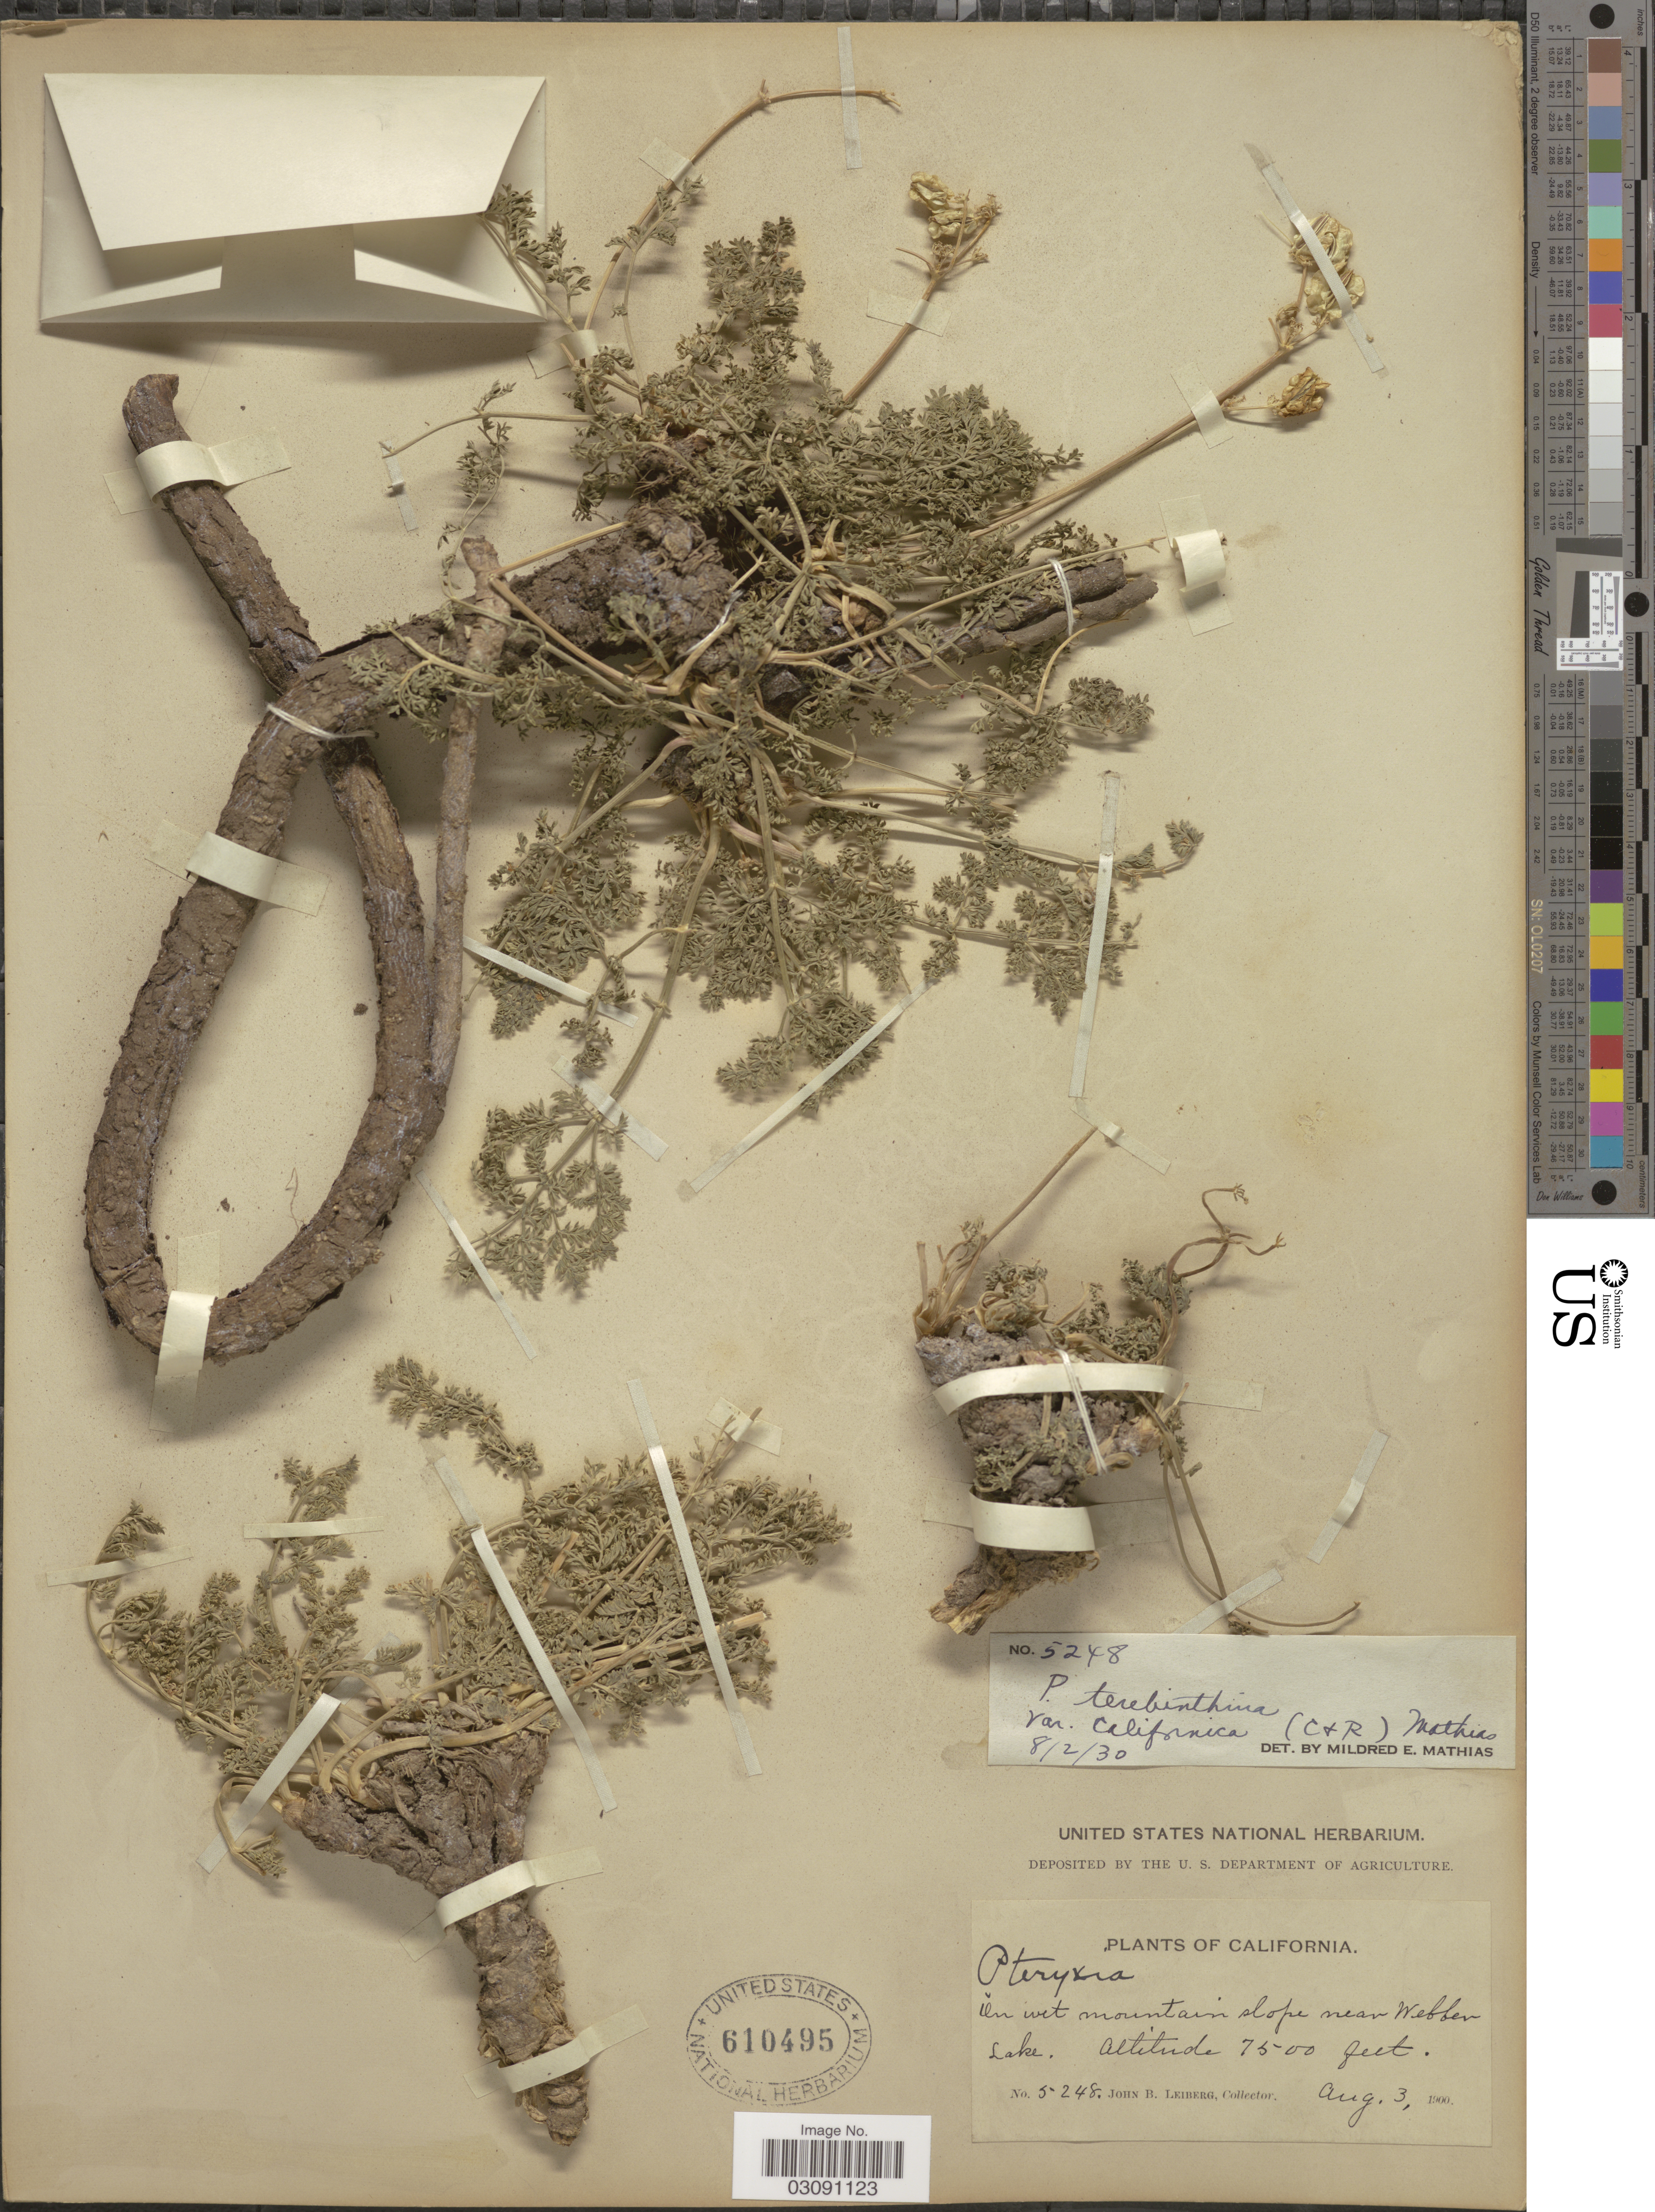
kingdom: Plantae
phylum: Tracheophyta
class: Magnoliopsida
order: Apiales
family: Apiaceae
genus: Pteryxia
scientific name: Pteryxia terebinthina var. californica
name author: (J.M. Coult. & Rose) Mathias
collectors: J. B. Leiberg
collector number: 5248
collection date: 1900-08-03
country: United States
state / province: California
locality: On wet mountain slope near Webber Lake.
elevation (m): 2286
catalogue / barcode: US 610495